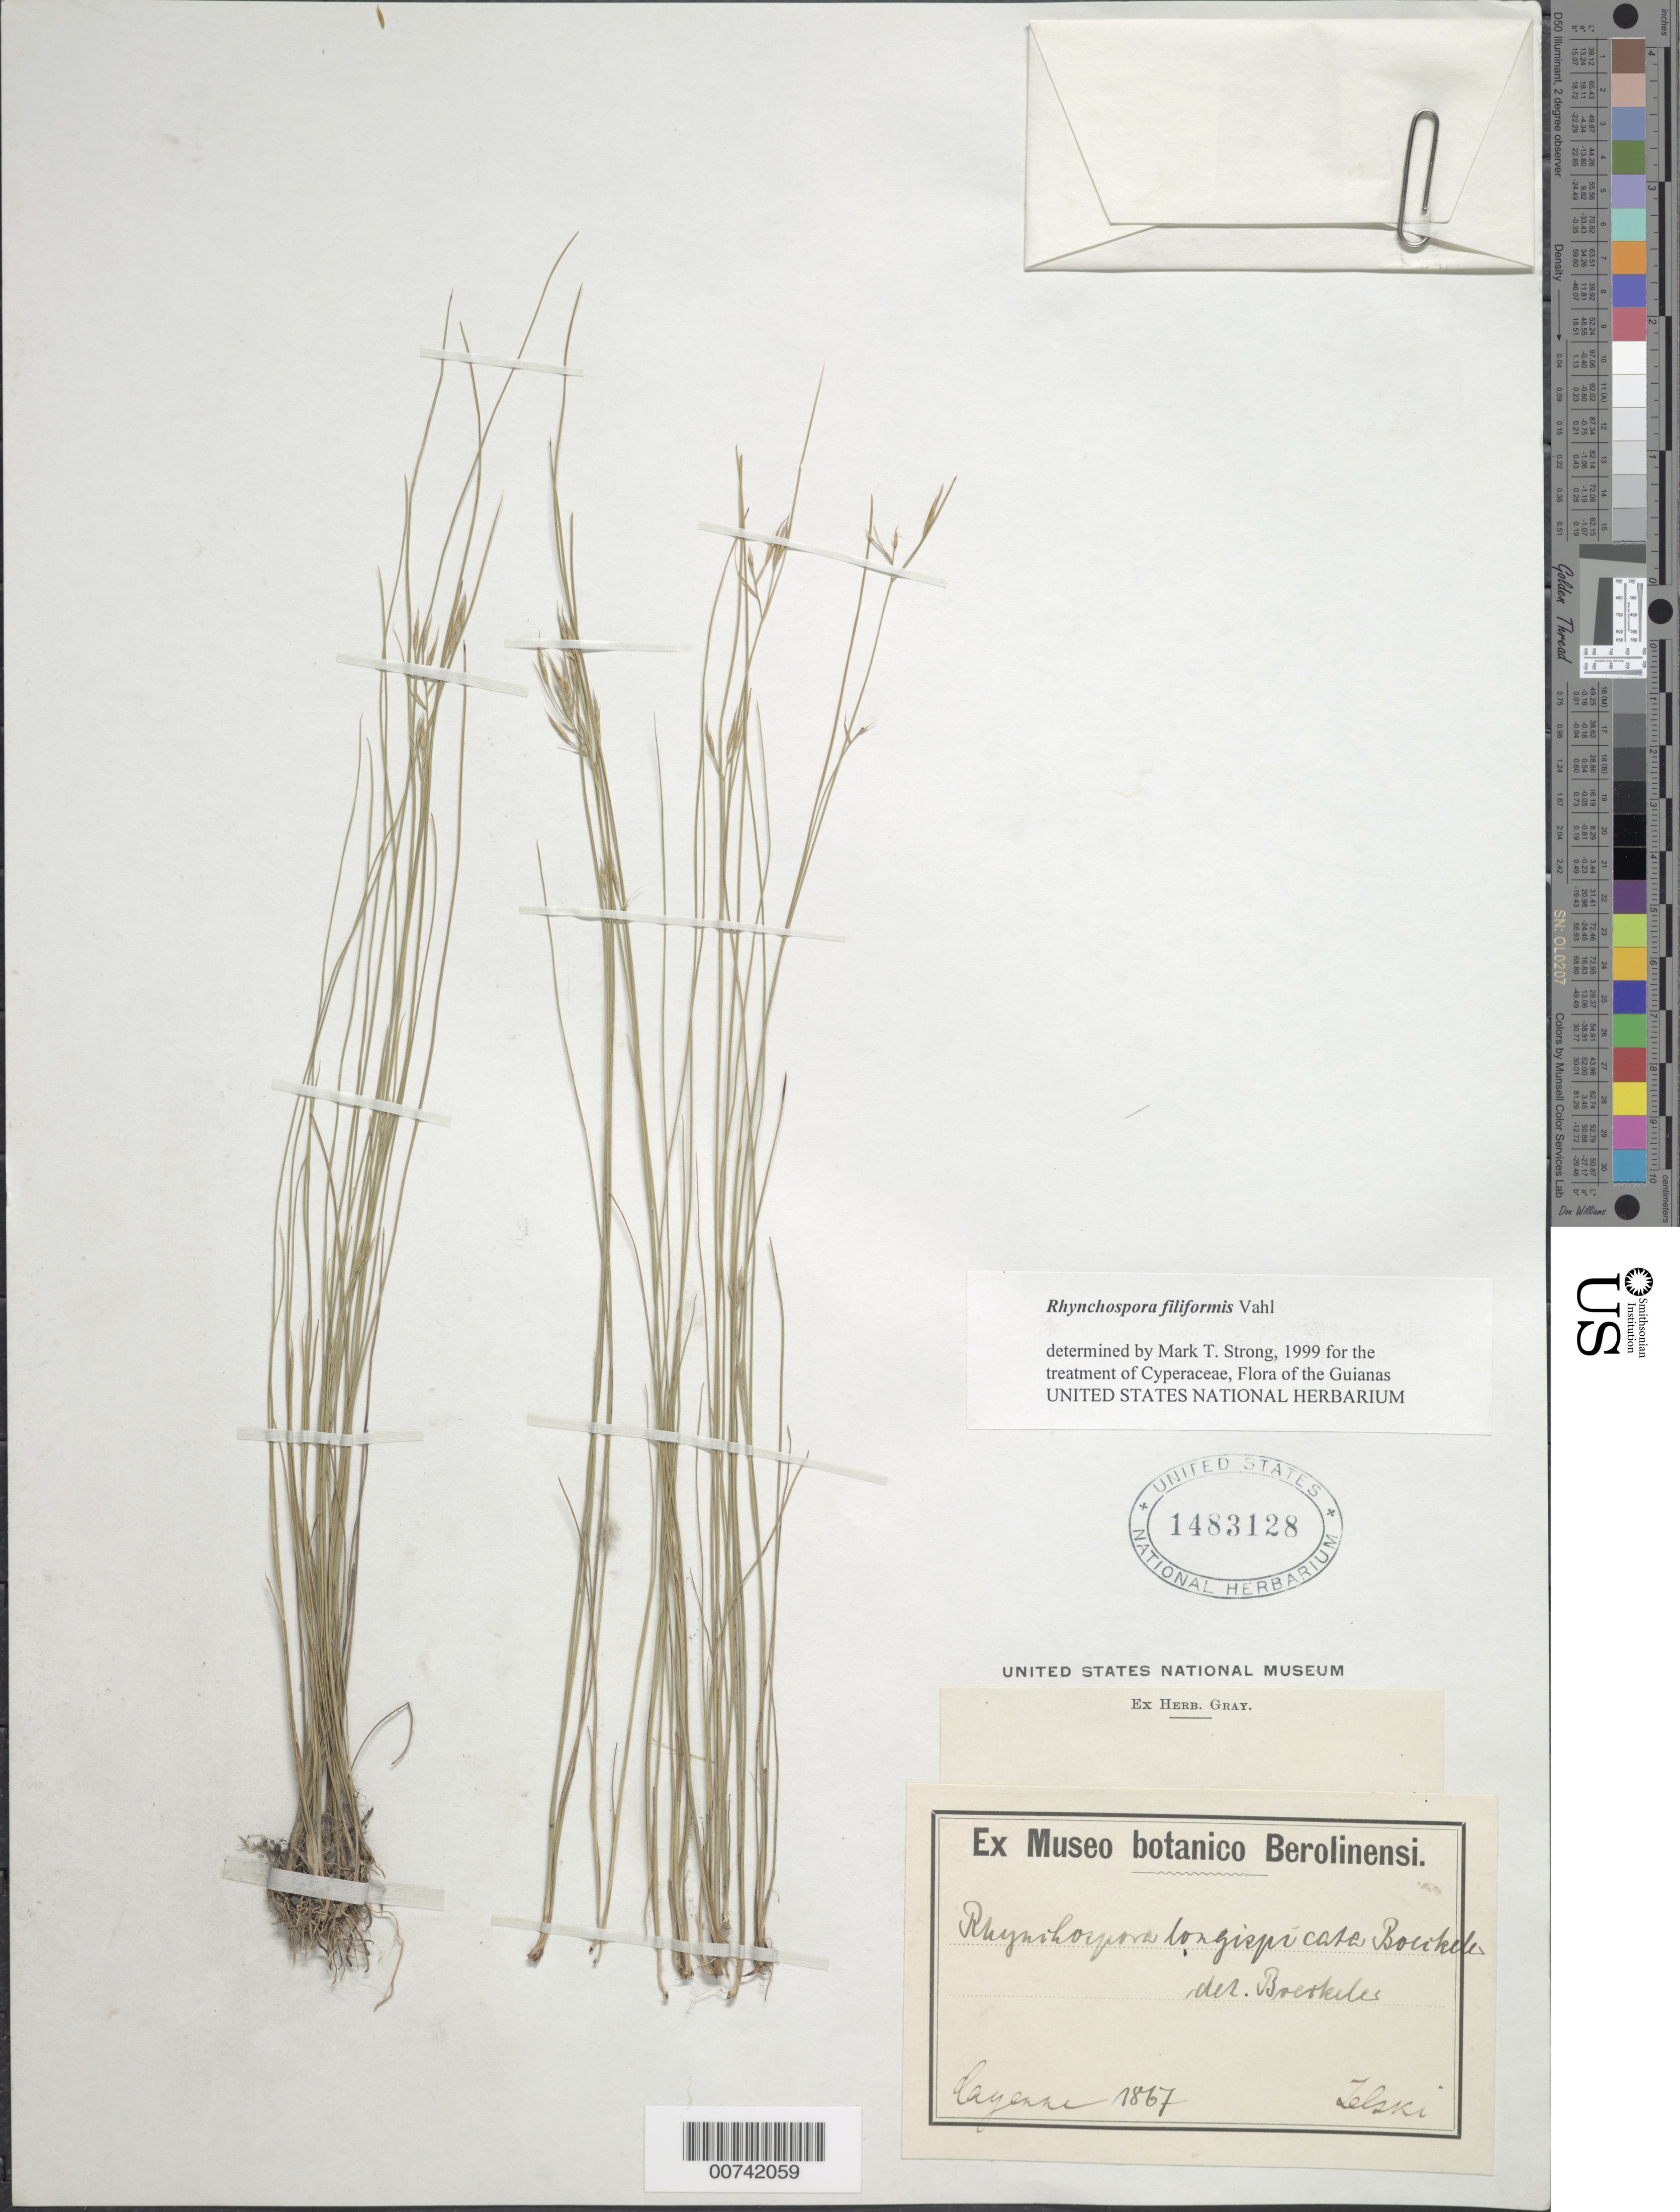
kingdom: Plantae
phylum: Tracheophyta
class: Liliopsida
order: Poales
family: Cyperaceae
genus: Rhynchospora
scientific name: Rhynchospora filiformis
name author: Vahl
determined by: Strong, M. T., (US), Smithsonian Institution - National Museum of Natural History (UNITED STATES)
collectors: H. Jelski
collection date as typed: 1867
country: French Guiana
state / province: Cayenne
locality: Cayenne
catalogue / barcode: US 1483128